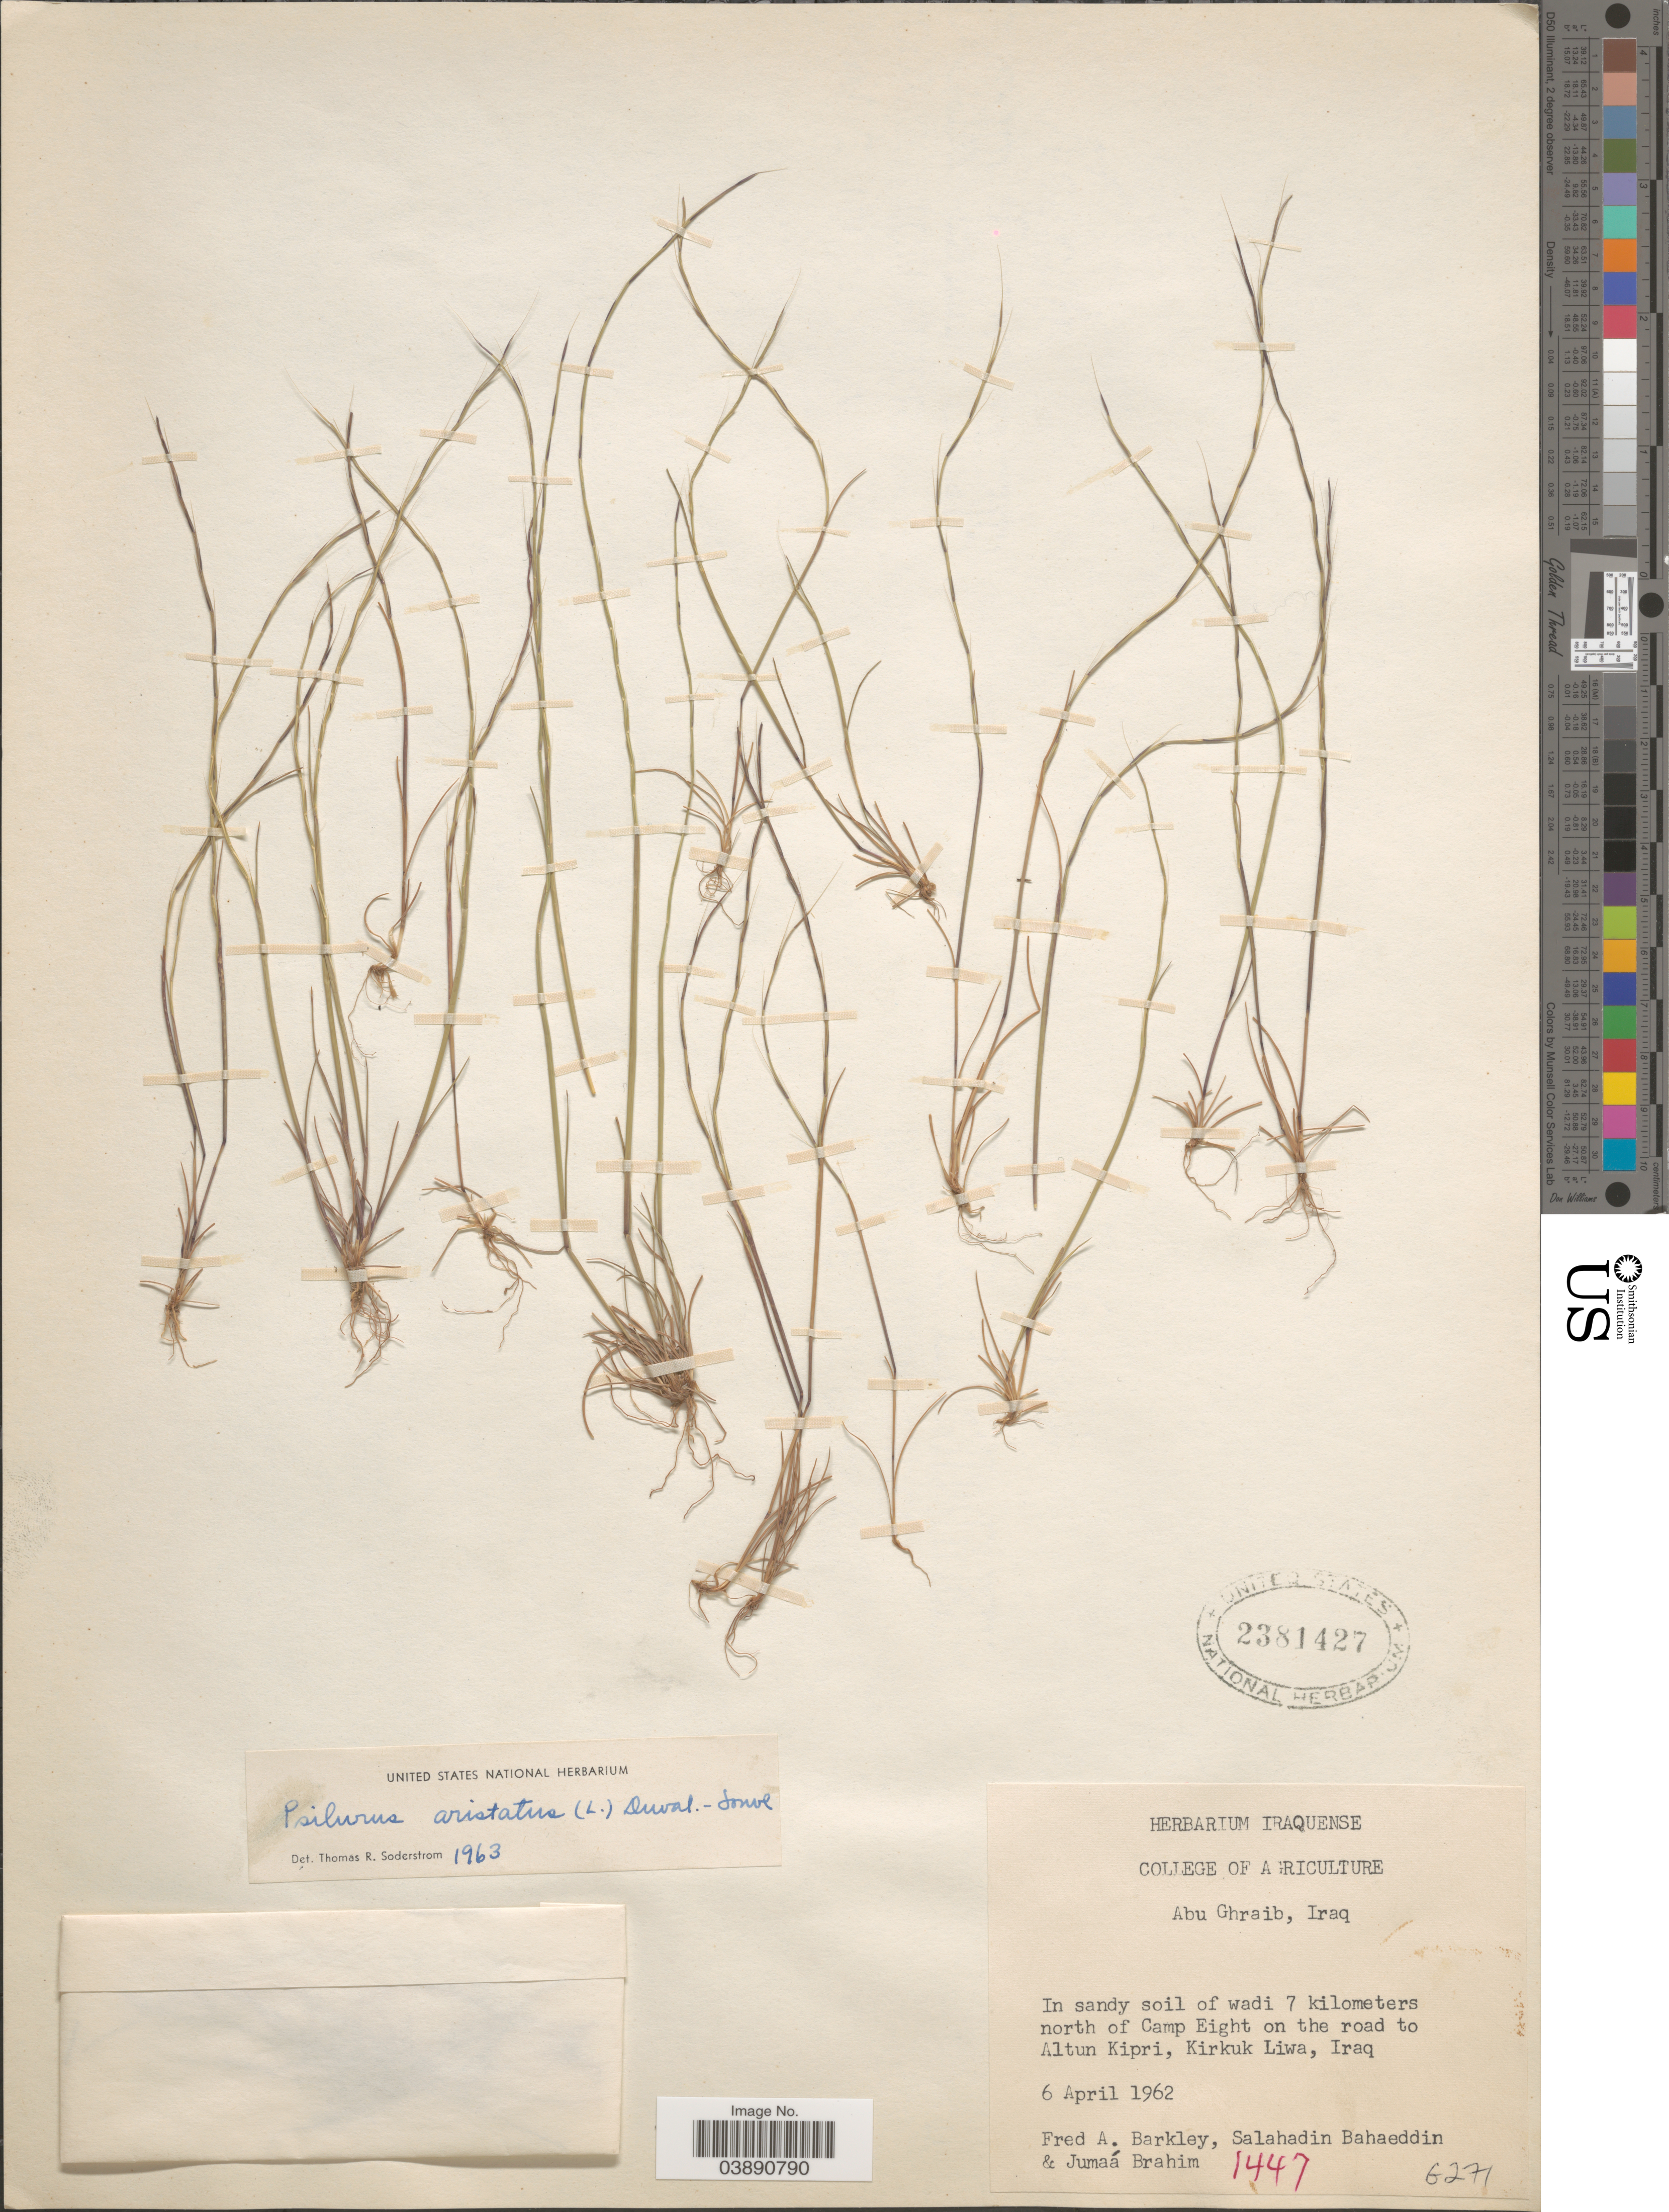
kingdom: Plantae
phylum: Tracheophyta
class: Liliopsida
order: Poales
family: Poaceae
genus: Festuca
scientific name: Festuca incurva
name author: (Gouan) Gutermann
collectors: F. A. Barkley, S. Bahaeddin & Brahim M., J.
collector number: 1447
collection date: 1962-04-06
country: Iraq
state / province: Kirkūk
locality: In sandy soil of wadi 7 kilometers north of Camp Eight on the road to Altun Kipri, Kirkuk Liwa.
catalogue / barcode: US 2381427